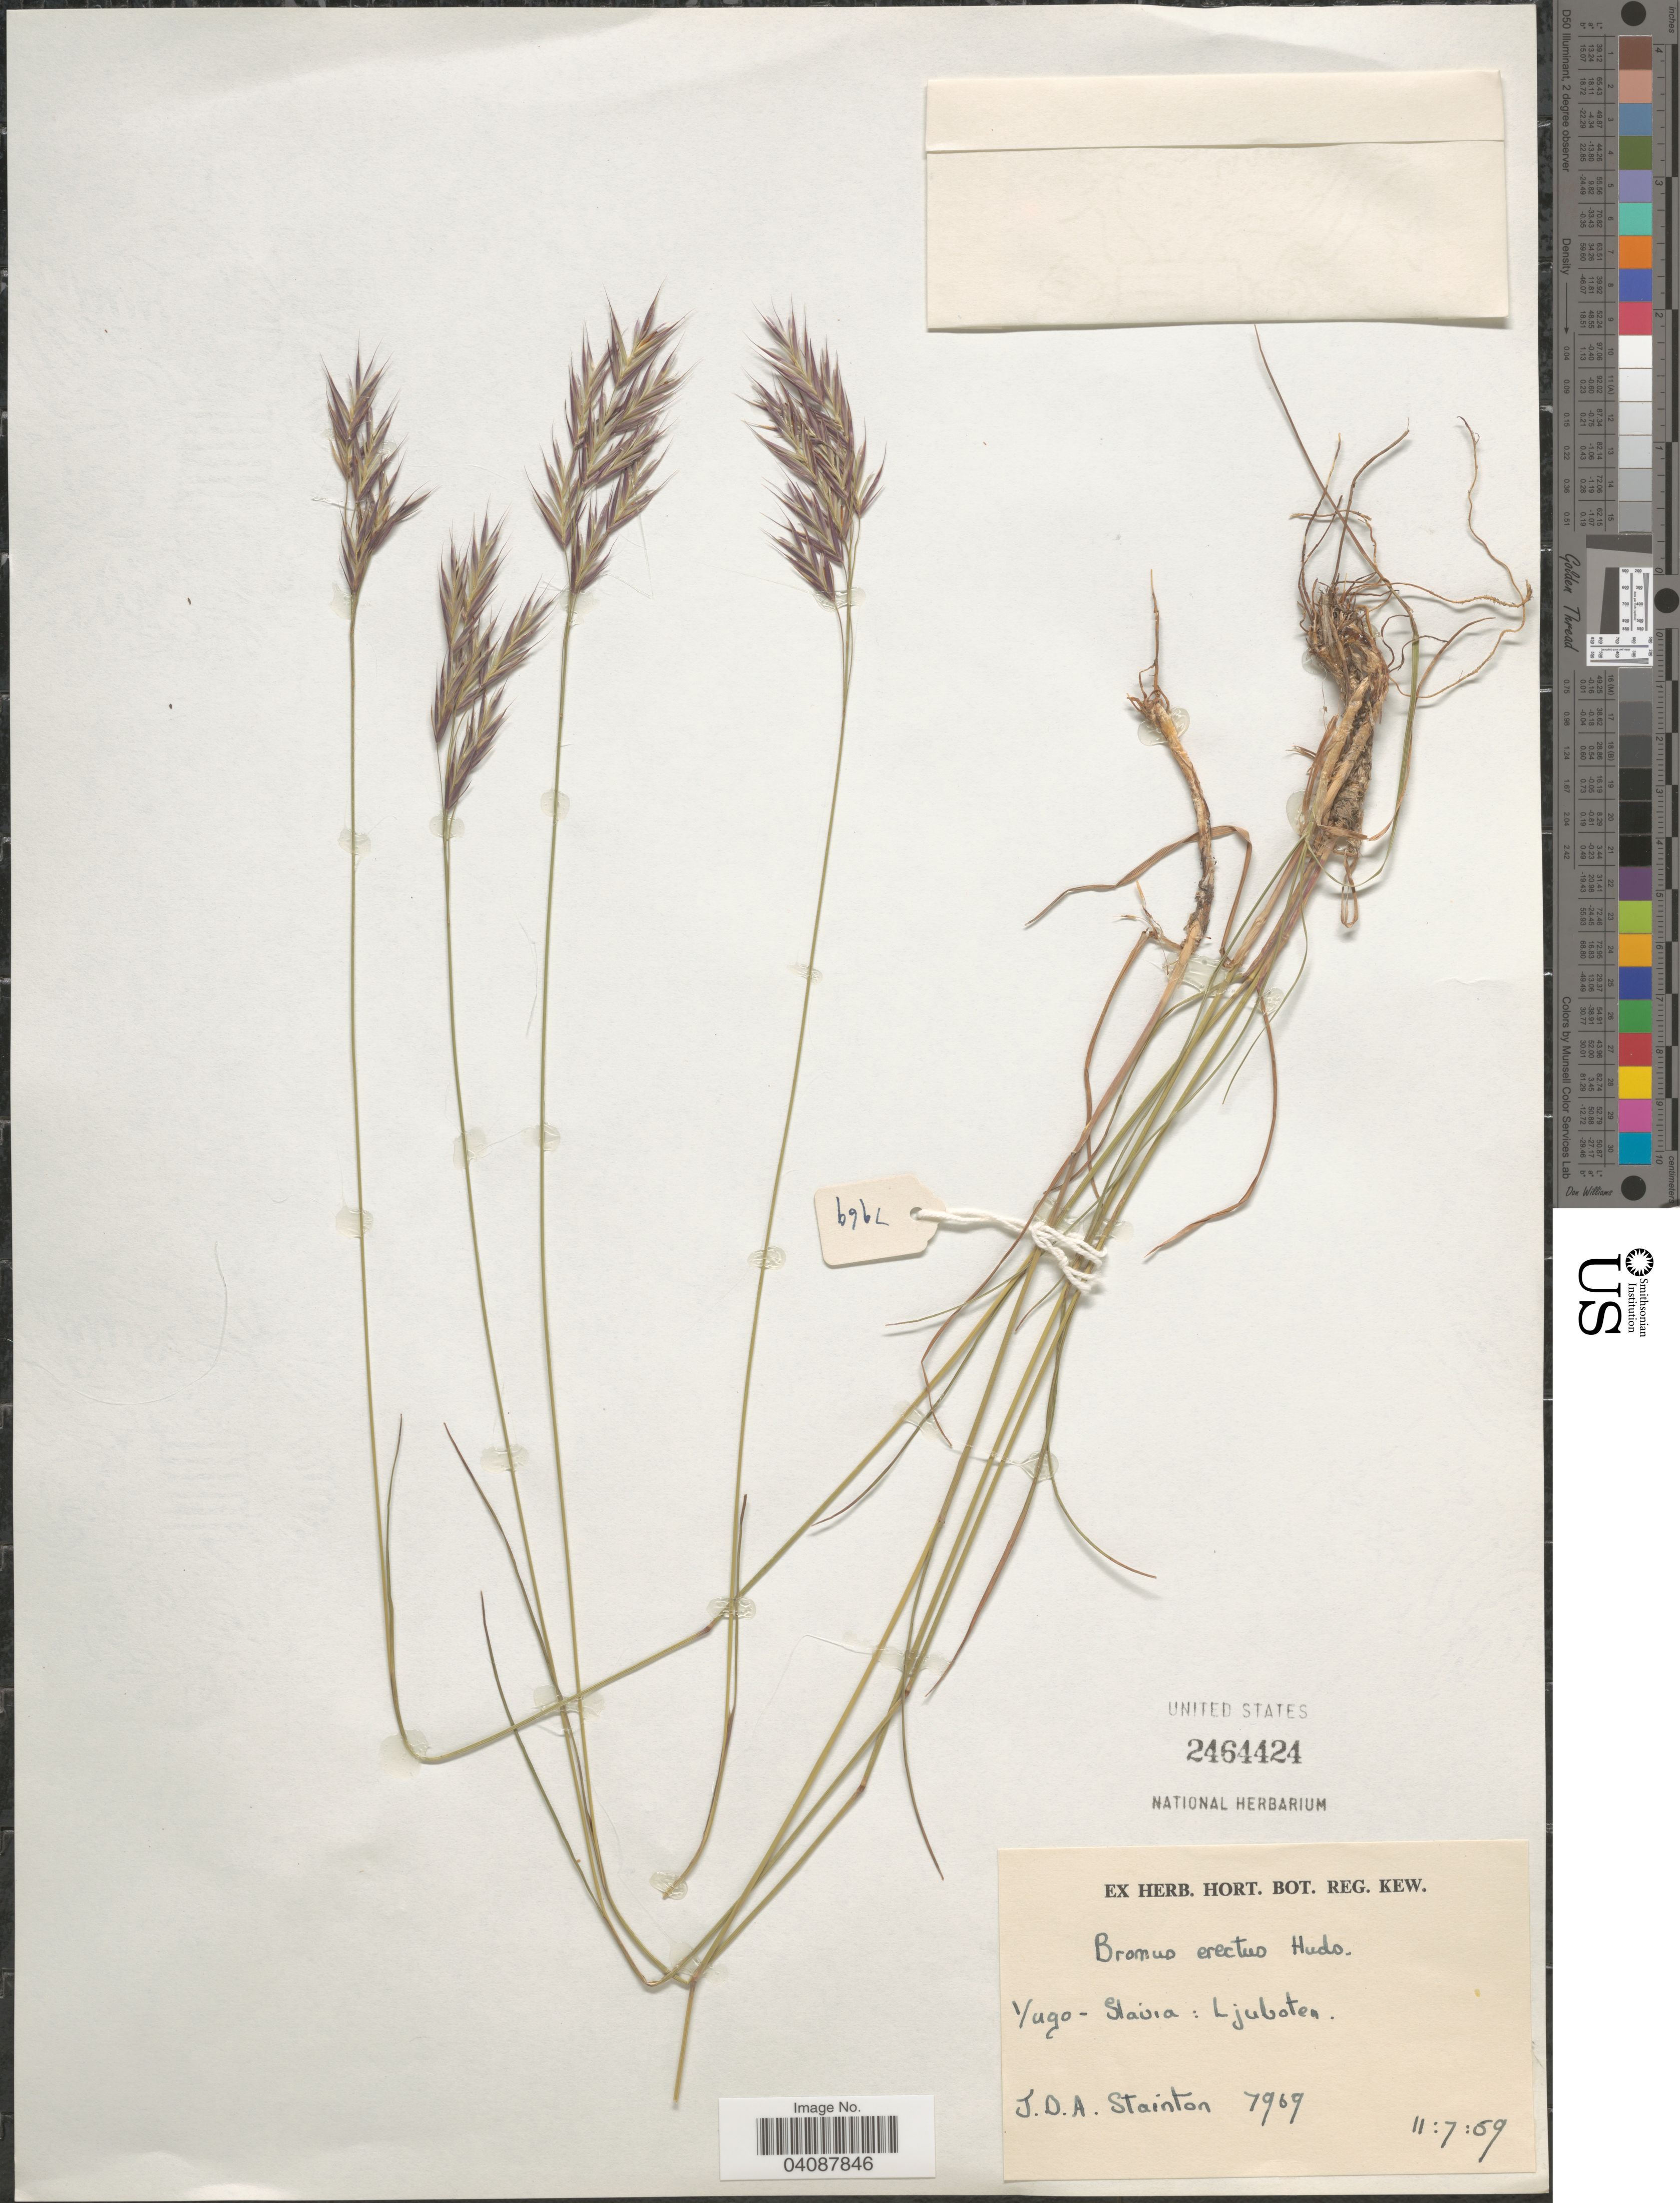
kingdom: Plantae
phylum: Tracheophyta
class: Liliopsida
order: Poales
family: Poaceae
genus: Bromus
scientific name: Bromus erectus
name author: Huds.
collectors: J. Stainton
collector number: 7969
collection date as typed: Transcribed d/m/y: 11/7/69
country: Kosovo / North Macedonia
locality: Ljuboten.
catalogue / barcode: US 2464424